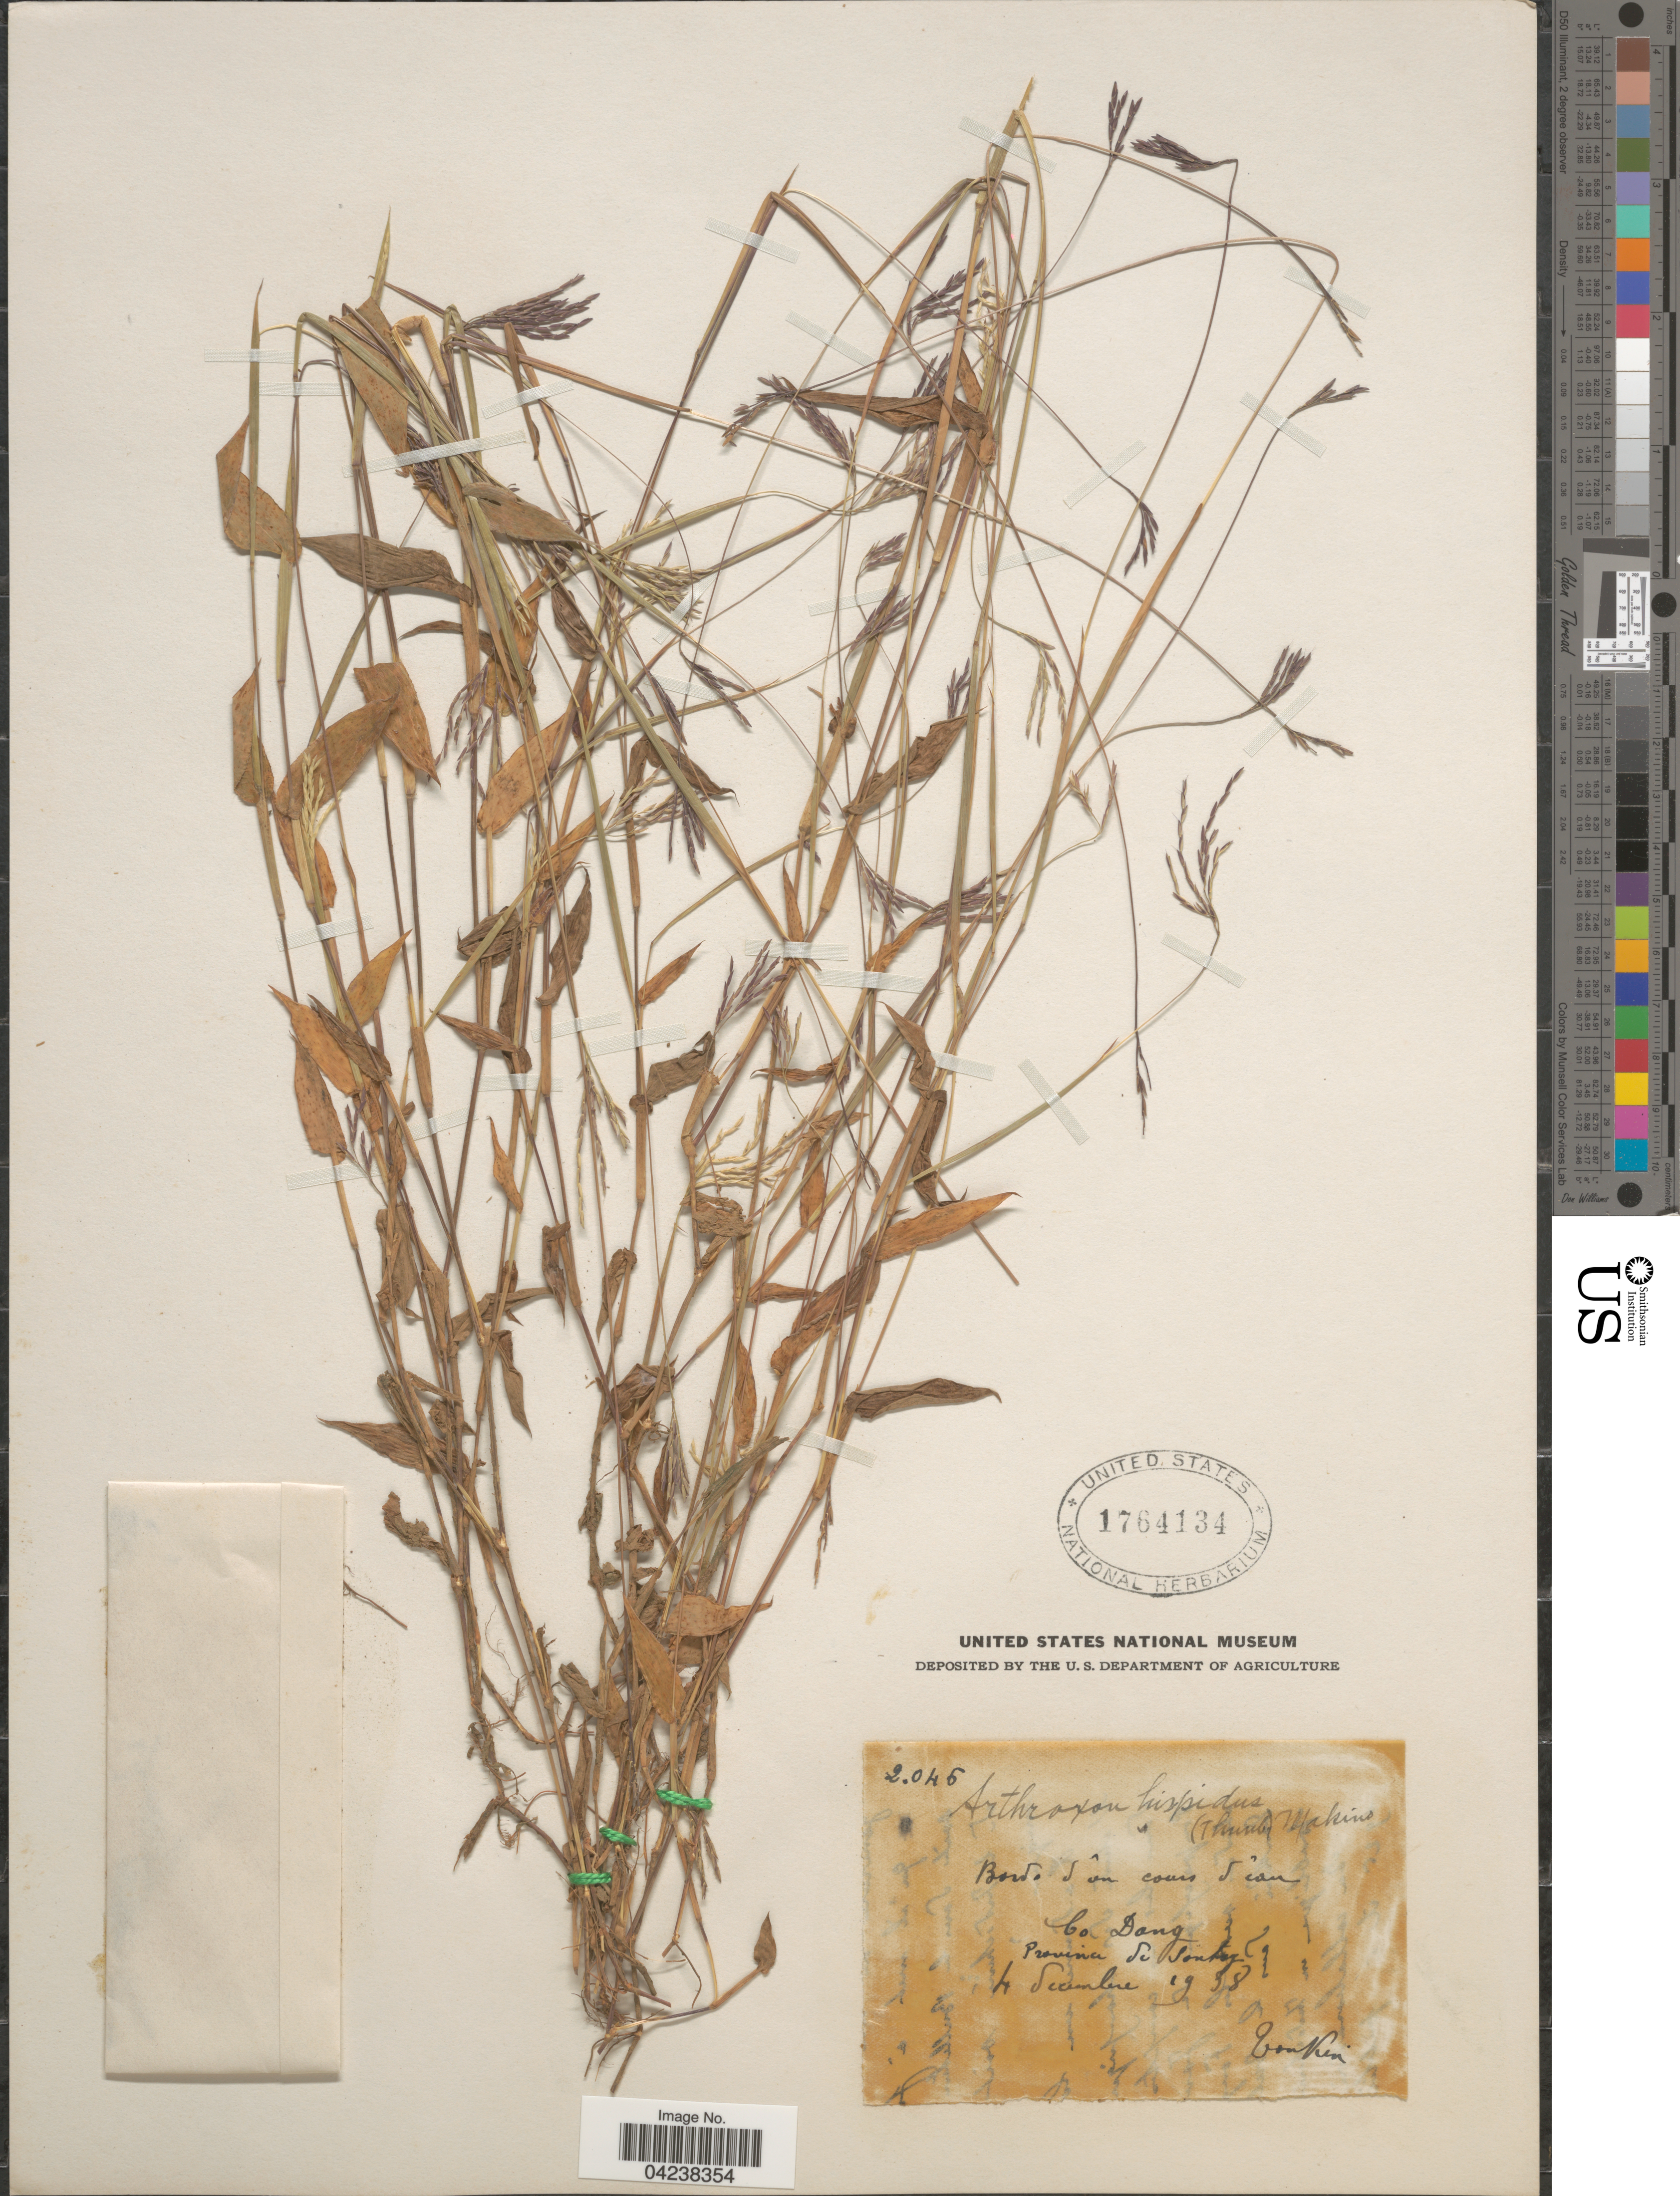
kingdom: Plantae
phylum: Tracheophyta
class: Liliopsida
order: Poales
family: Poaceae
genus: Arthraxon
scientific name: Arthraxon hispidus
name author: (Thunb.) Makino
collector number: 2046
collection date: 1938-12-04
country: Vietnam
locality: To [interpreted] Dang. Provincia de Sontay.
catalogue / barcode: US 1764134